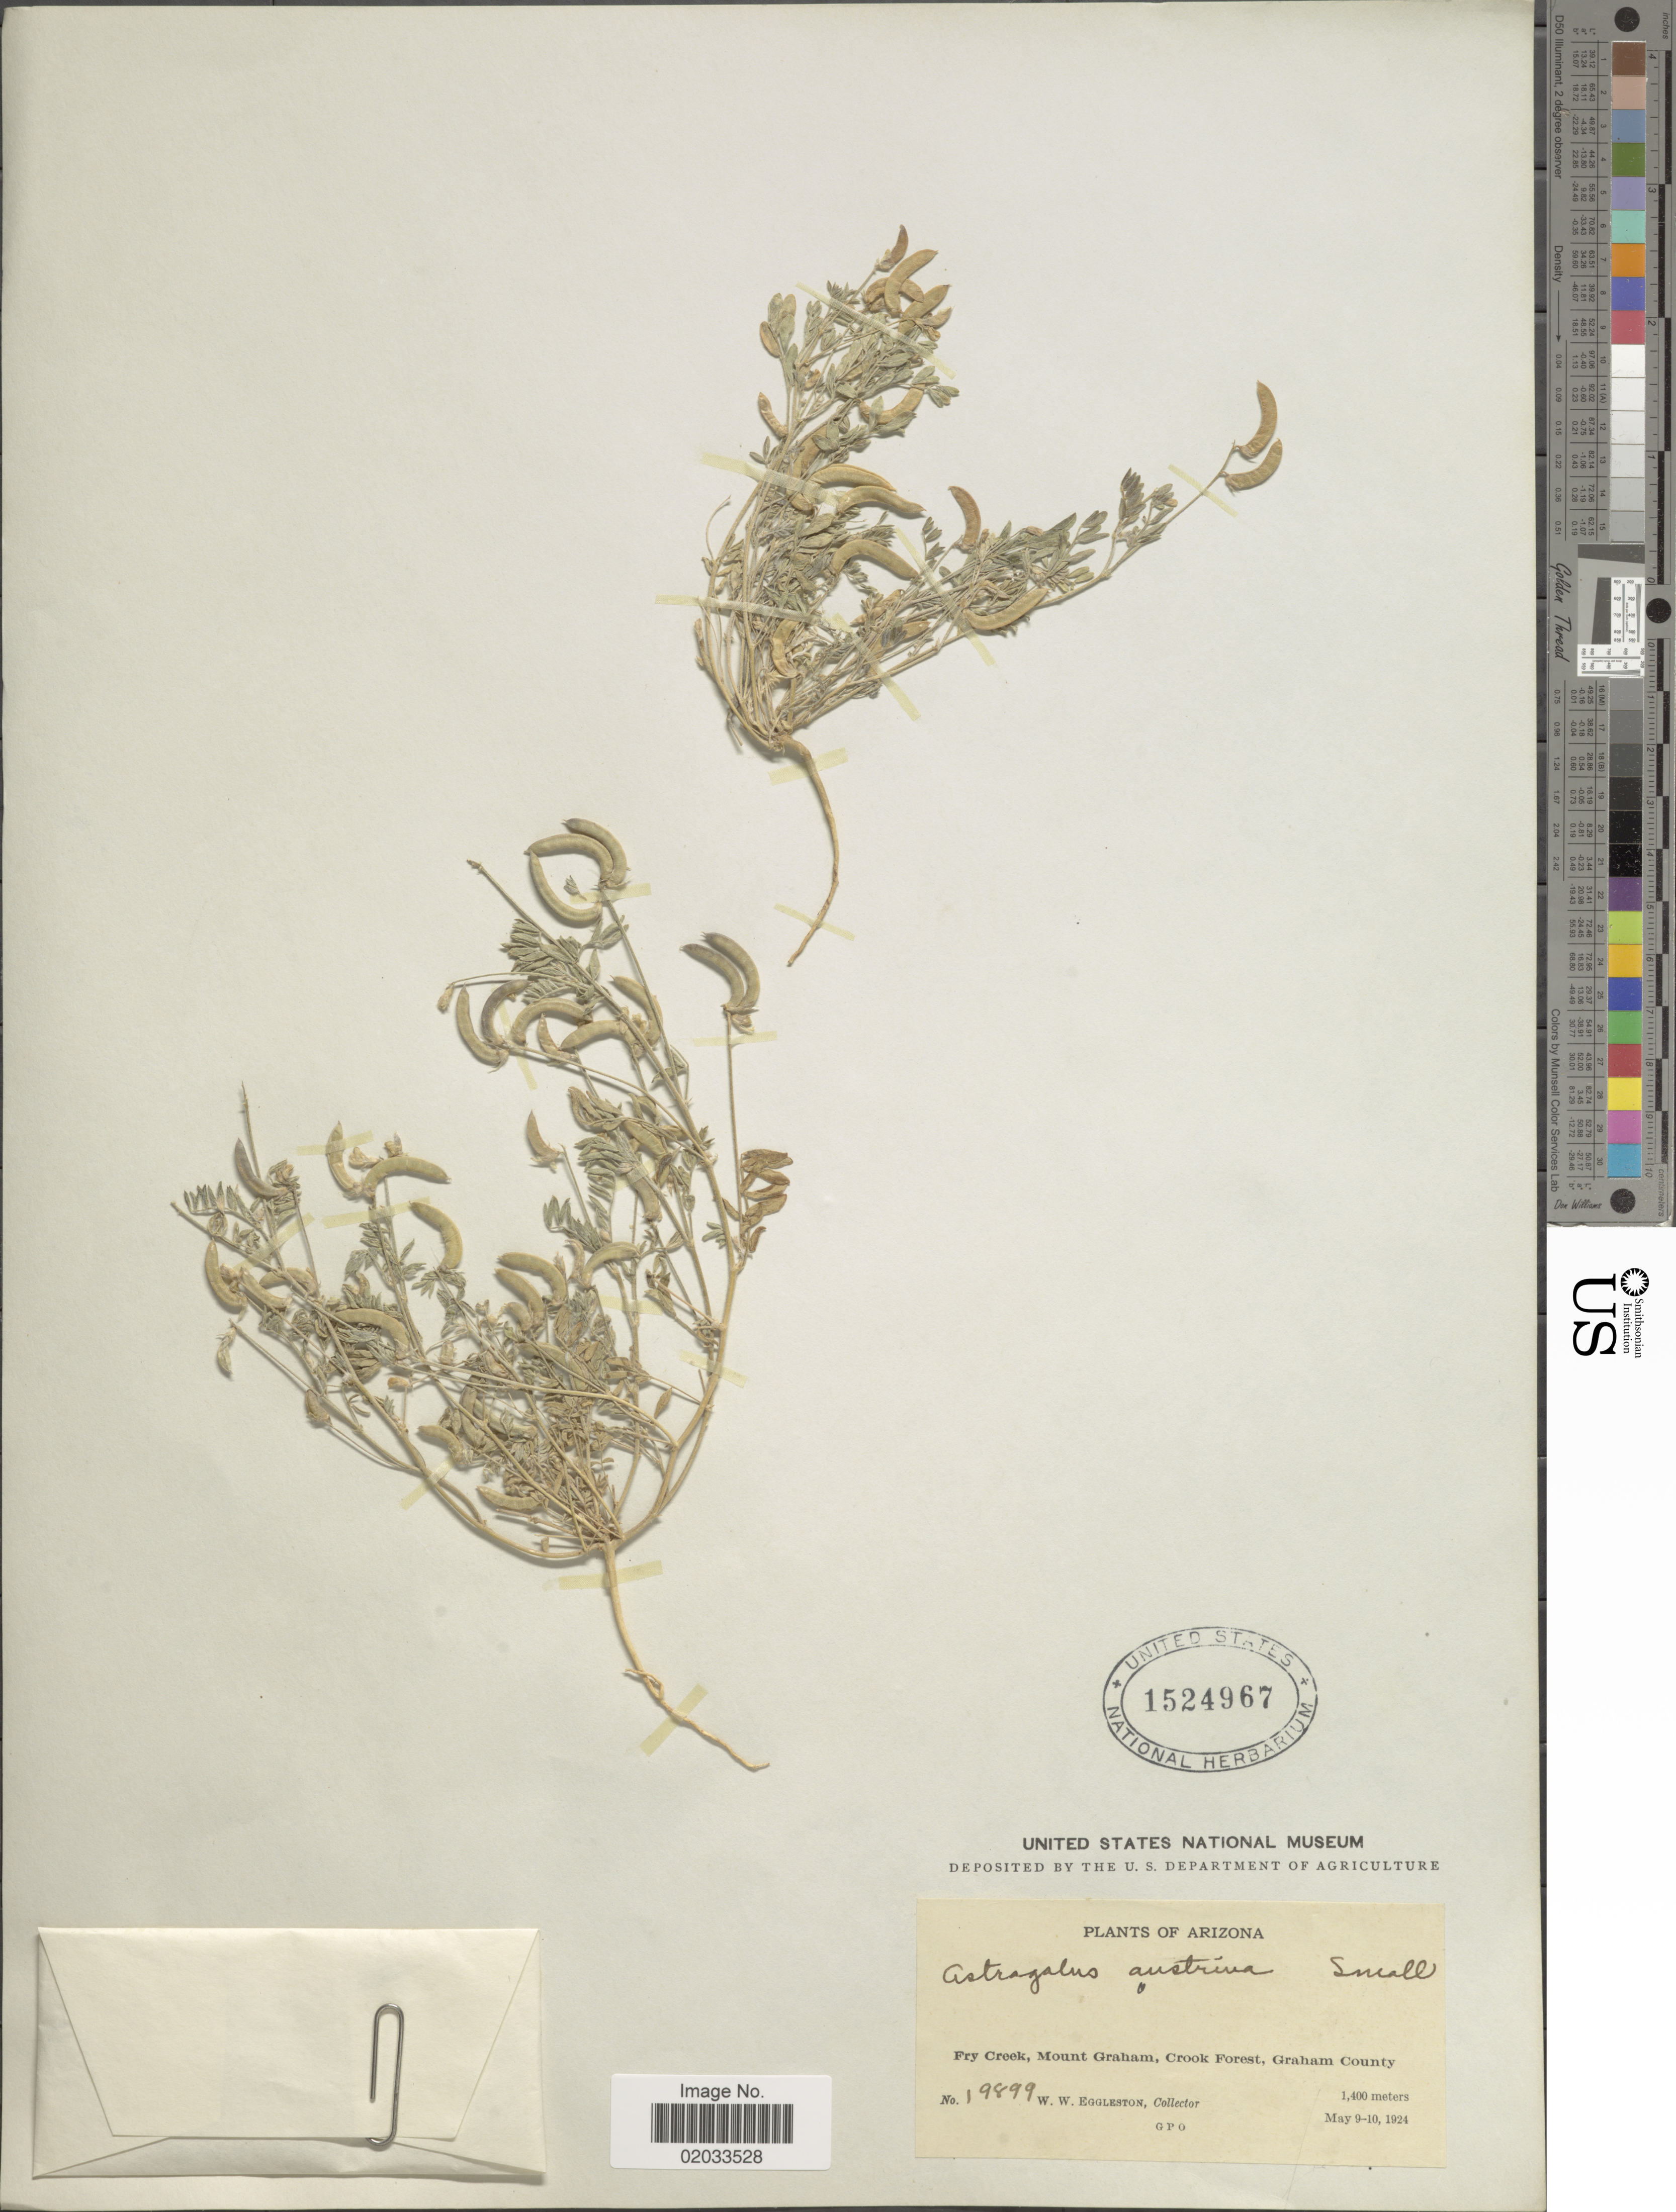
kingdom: Plantae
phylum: Tracheophyta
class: Magnoliopsida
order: Fabales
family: Fabaceae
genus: Astragalus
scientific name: Astragalus emoryanus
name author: (Rydb.) Cory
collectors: W. W. Eggleston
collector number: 19899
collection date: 1924-05-09/1924-05-10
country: United States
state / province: Arizona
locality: Fry Creek, Mount Graham, Crook Forest, Graham County.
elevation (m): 1400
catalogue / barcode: US 1524967